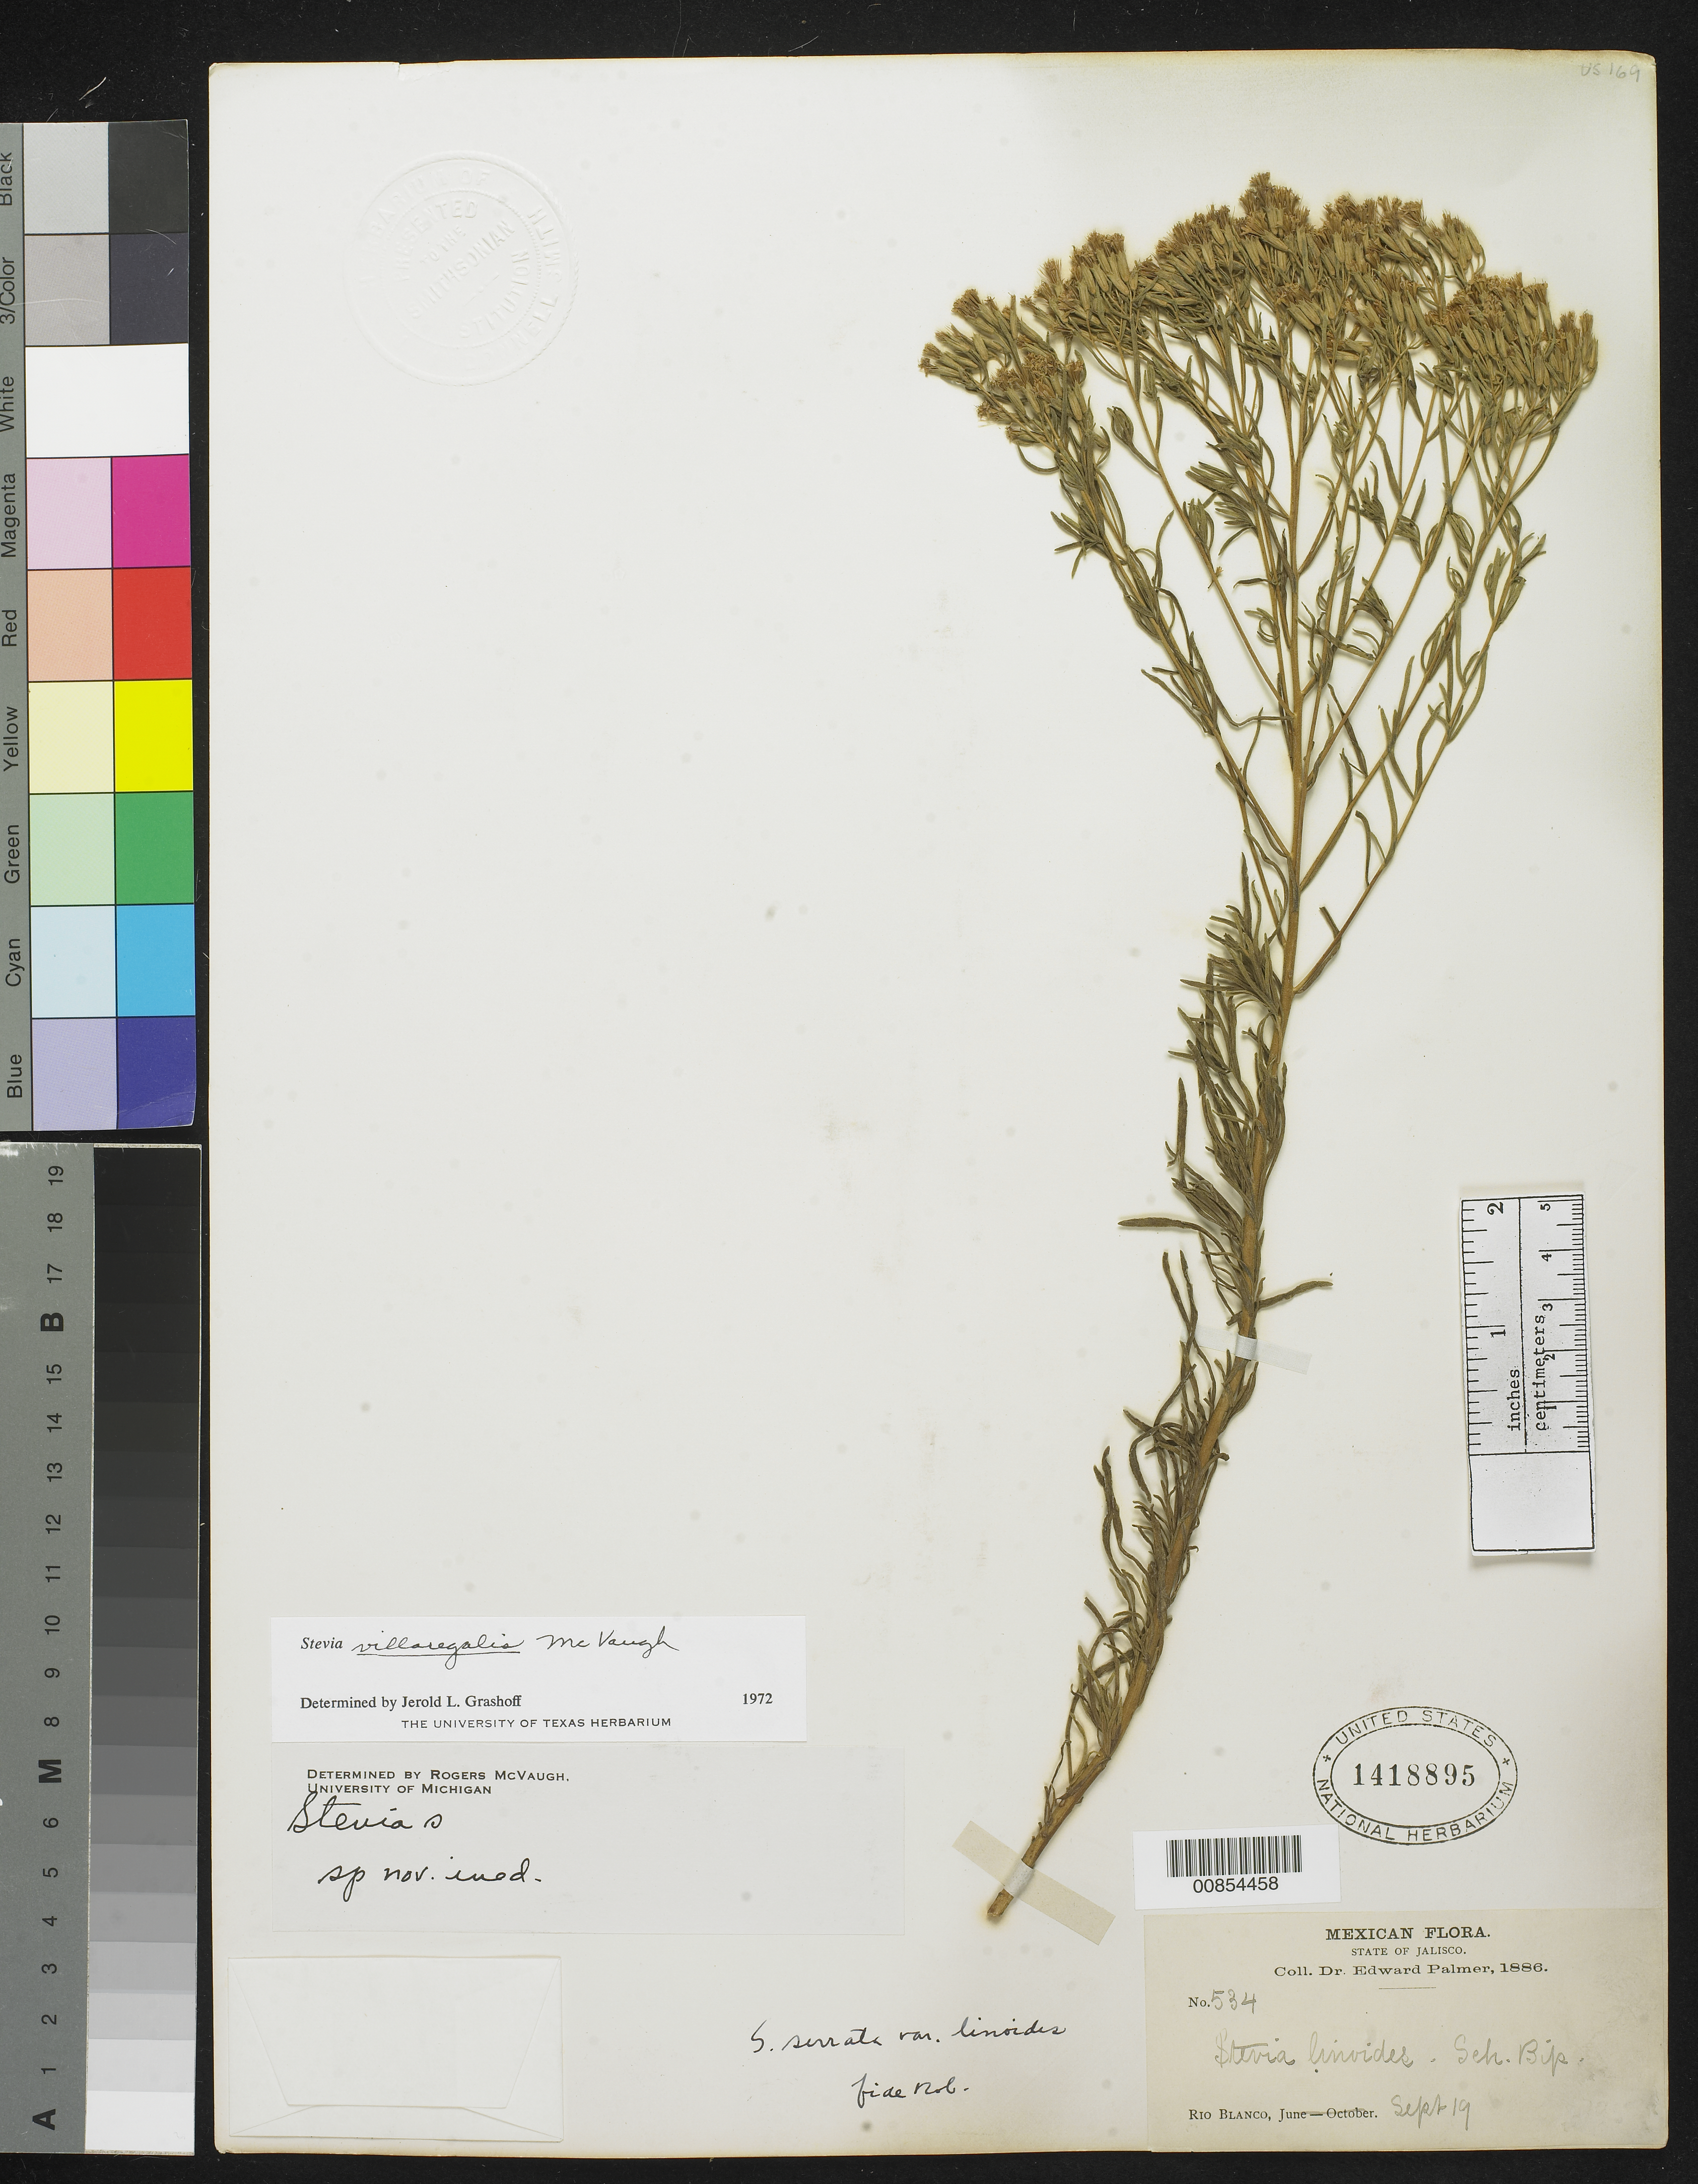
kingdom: Plantae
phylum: Tracheophyta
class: Magnoliopsida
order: Asterales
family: Asteraceae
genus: Stevia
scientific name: Stevia villaregalis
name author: McVaugh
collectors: E. Palmer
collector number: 534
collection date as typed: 19 Sep 1886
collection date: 1886-09-19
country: Mexico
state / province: Jalisco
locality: Río Blanco, Jalisco.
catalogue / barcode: US 1418895